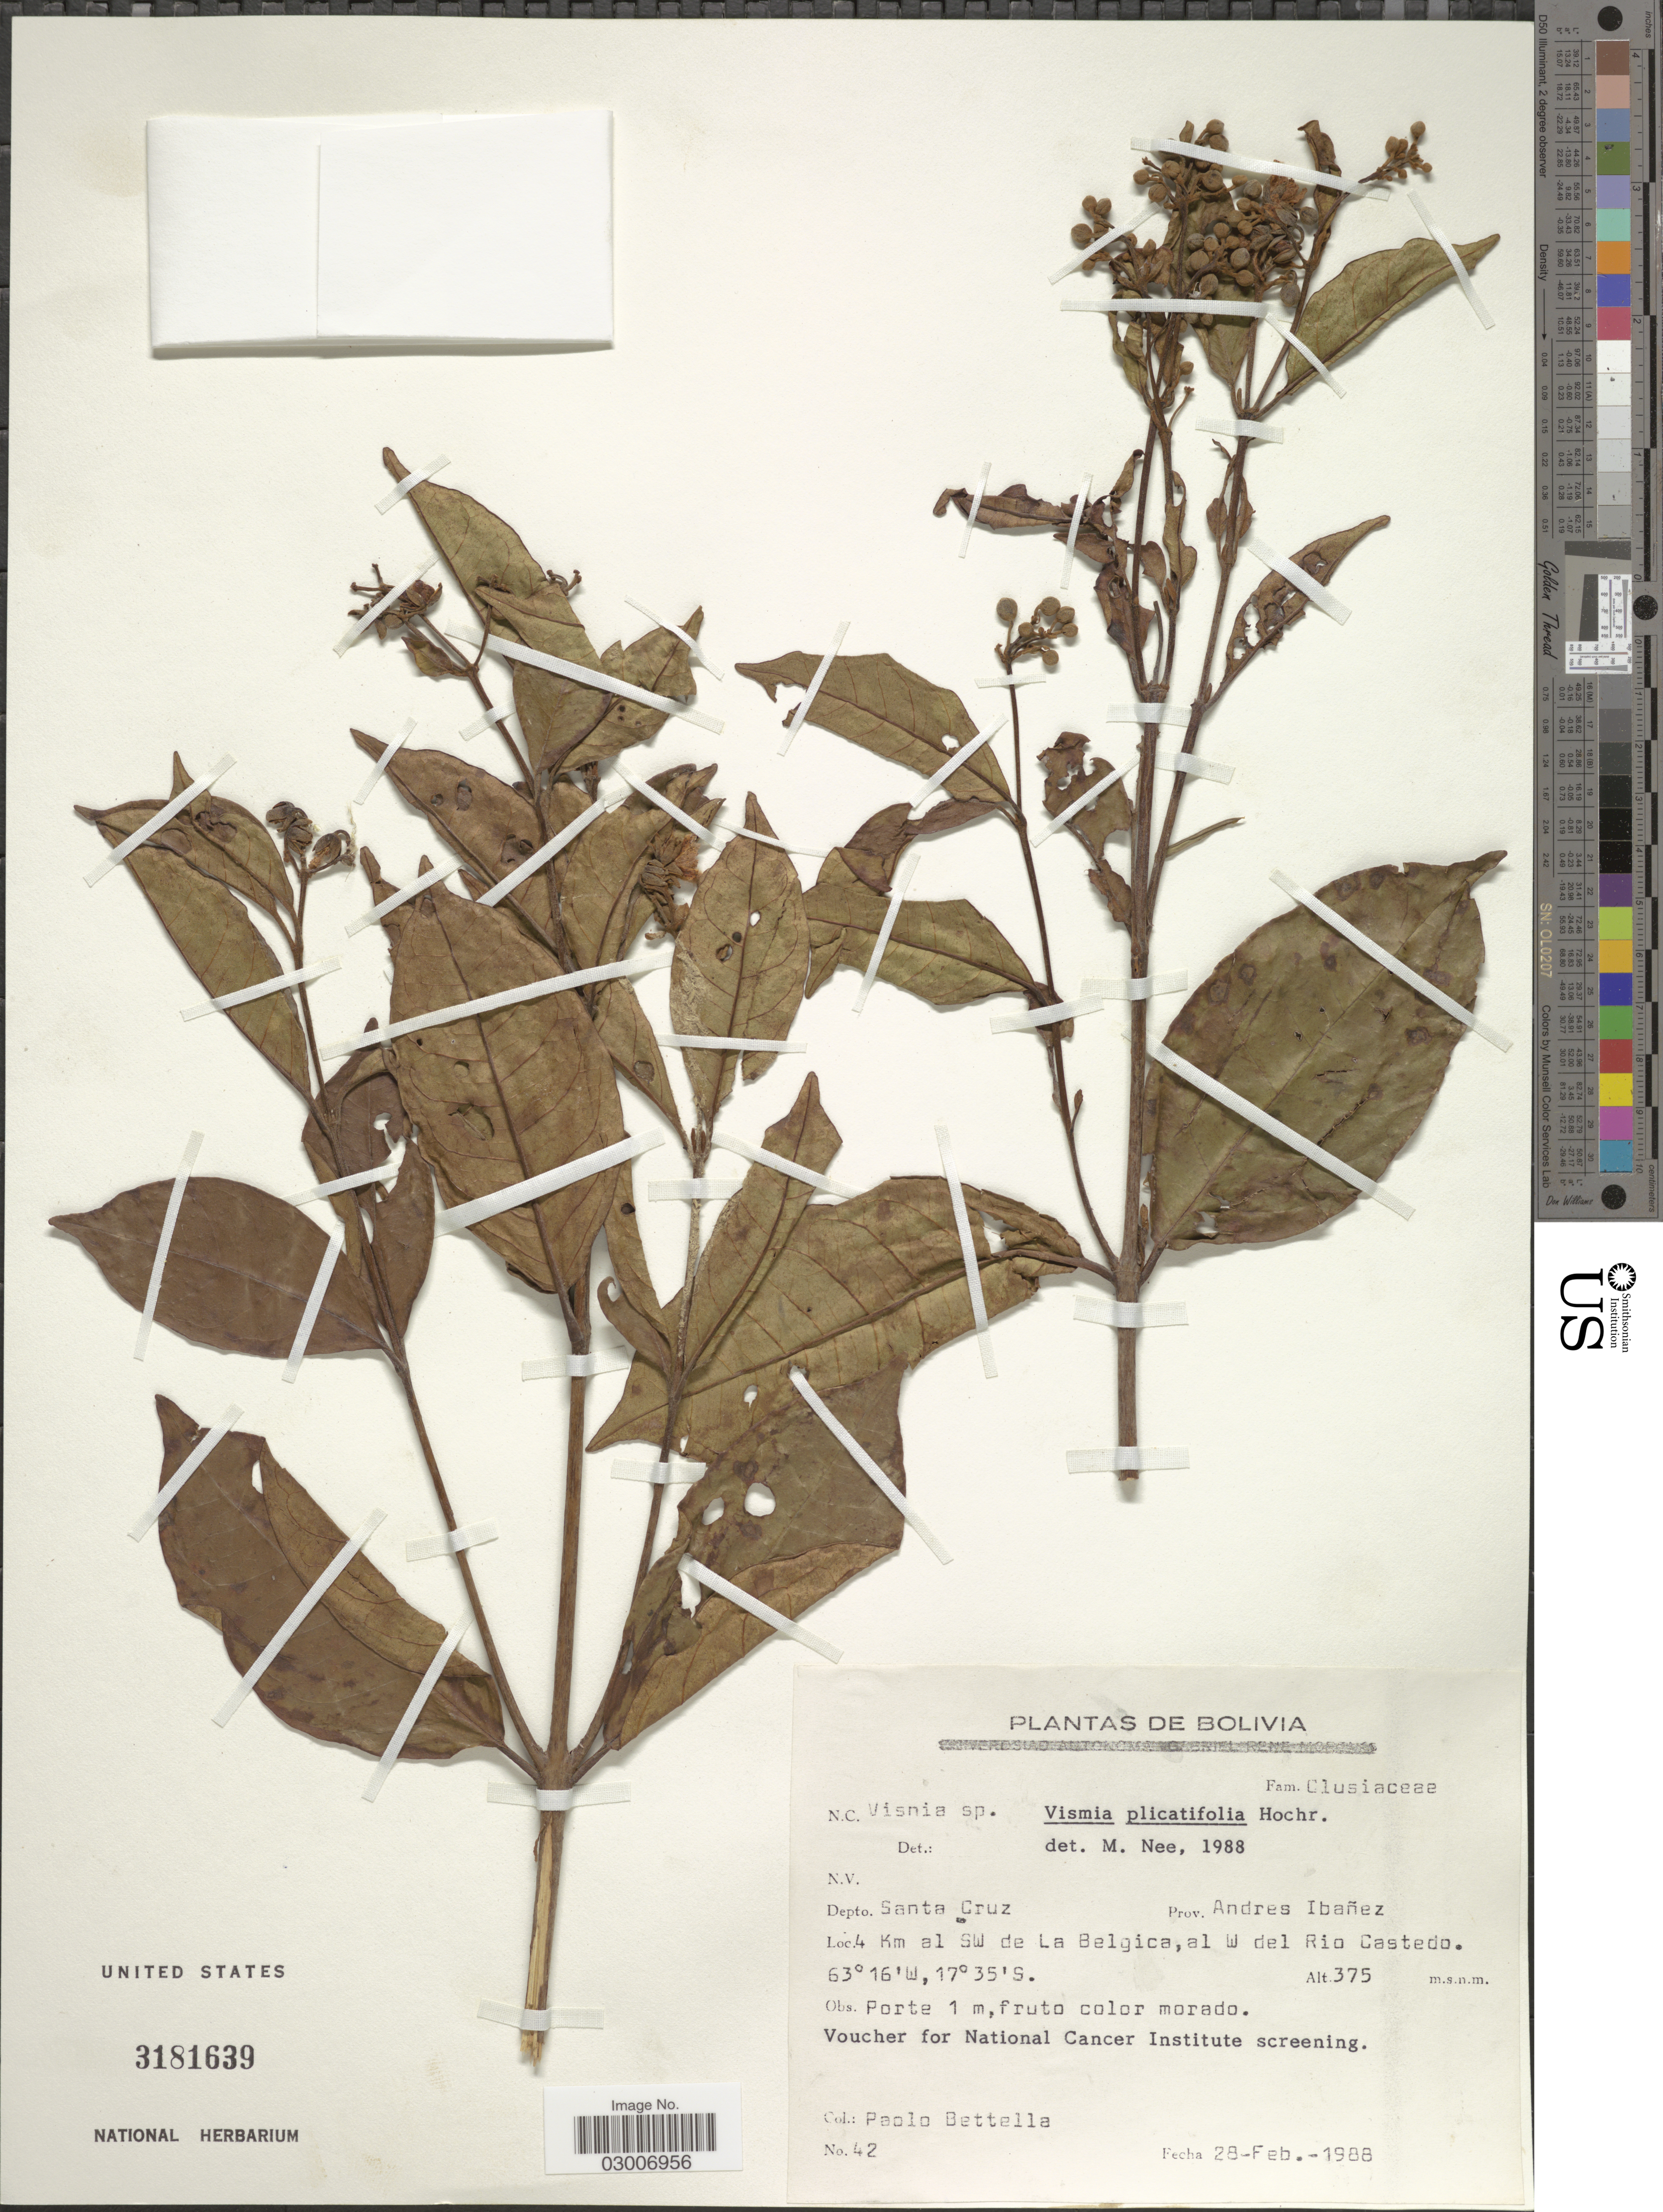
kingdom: Plantae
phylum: Tracheophyta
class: Magnoliopsida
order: Malpighiales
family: Hypericaceae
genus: Vismia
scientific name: Vismia plicatifolia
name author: Hochr.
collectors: P. Bettela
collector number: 42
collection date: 1988-02-28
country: Bolivia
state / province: Santa Cruz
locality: Depto. Santa Cruz. Prov. Andres Ibañez. 4 Km al SW de La Belgica, al W del Rio Castedo.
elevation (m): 375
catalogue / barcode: US 3181639